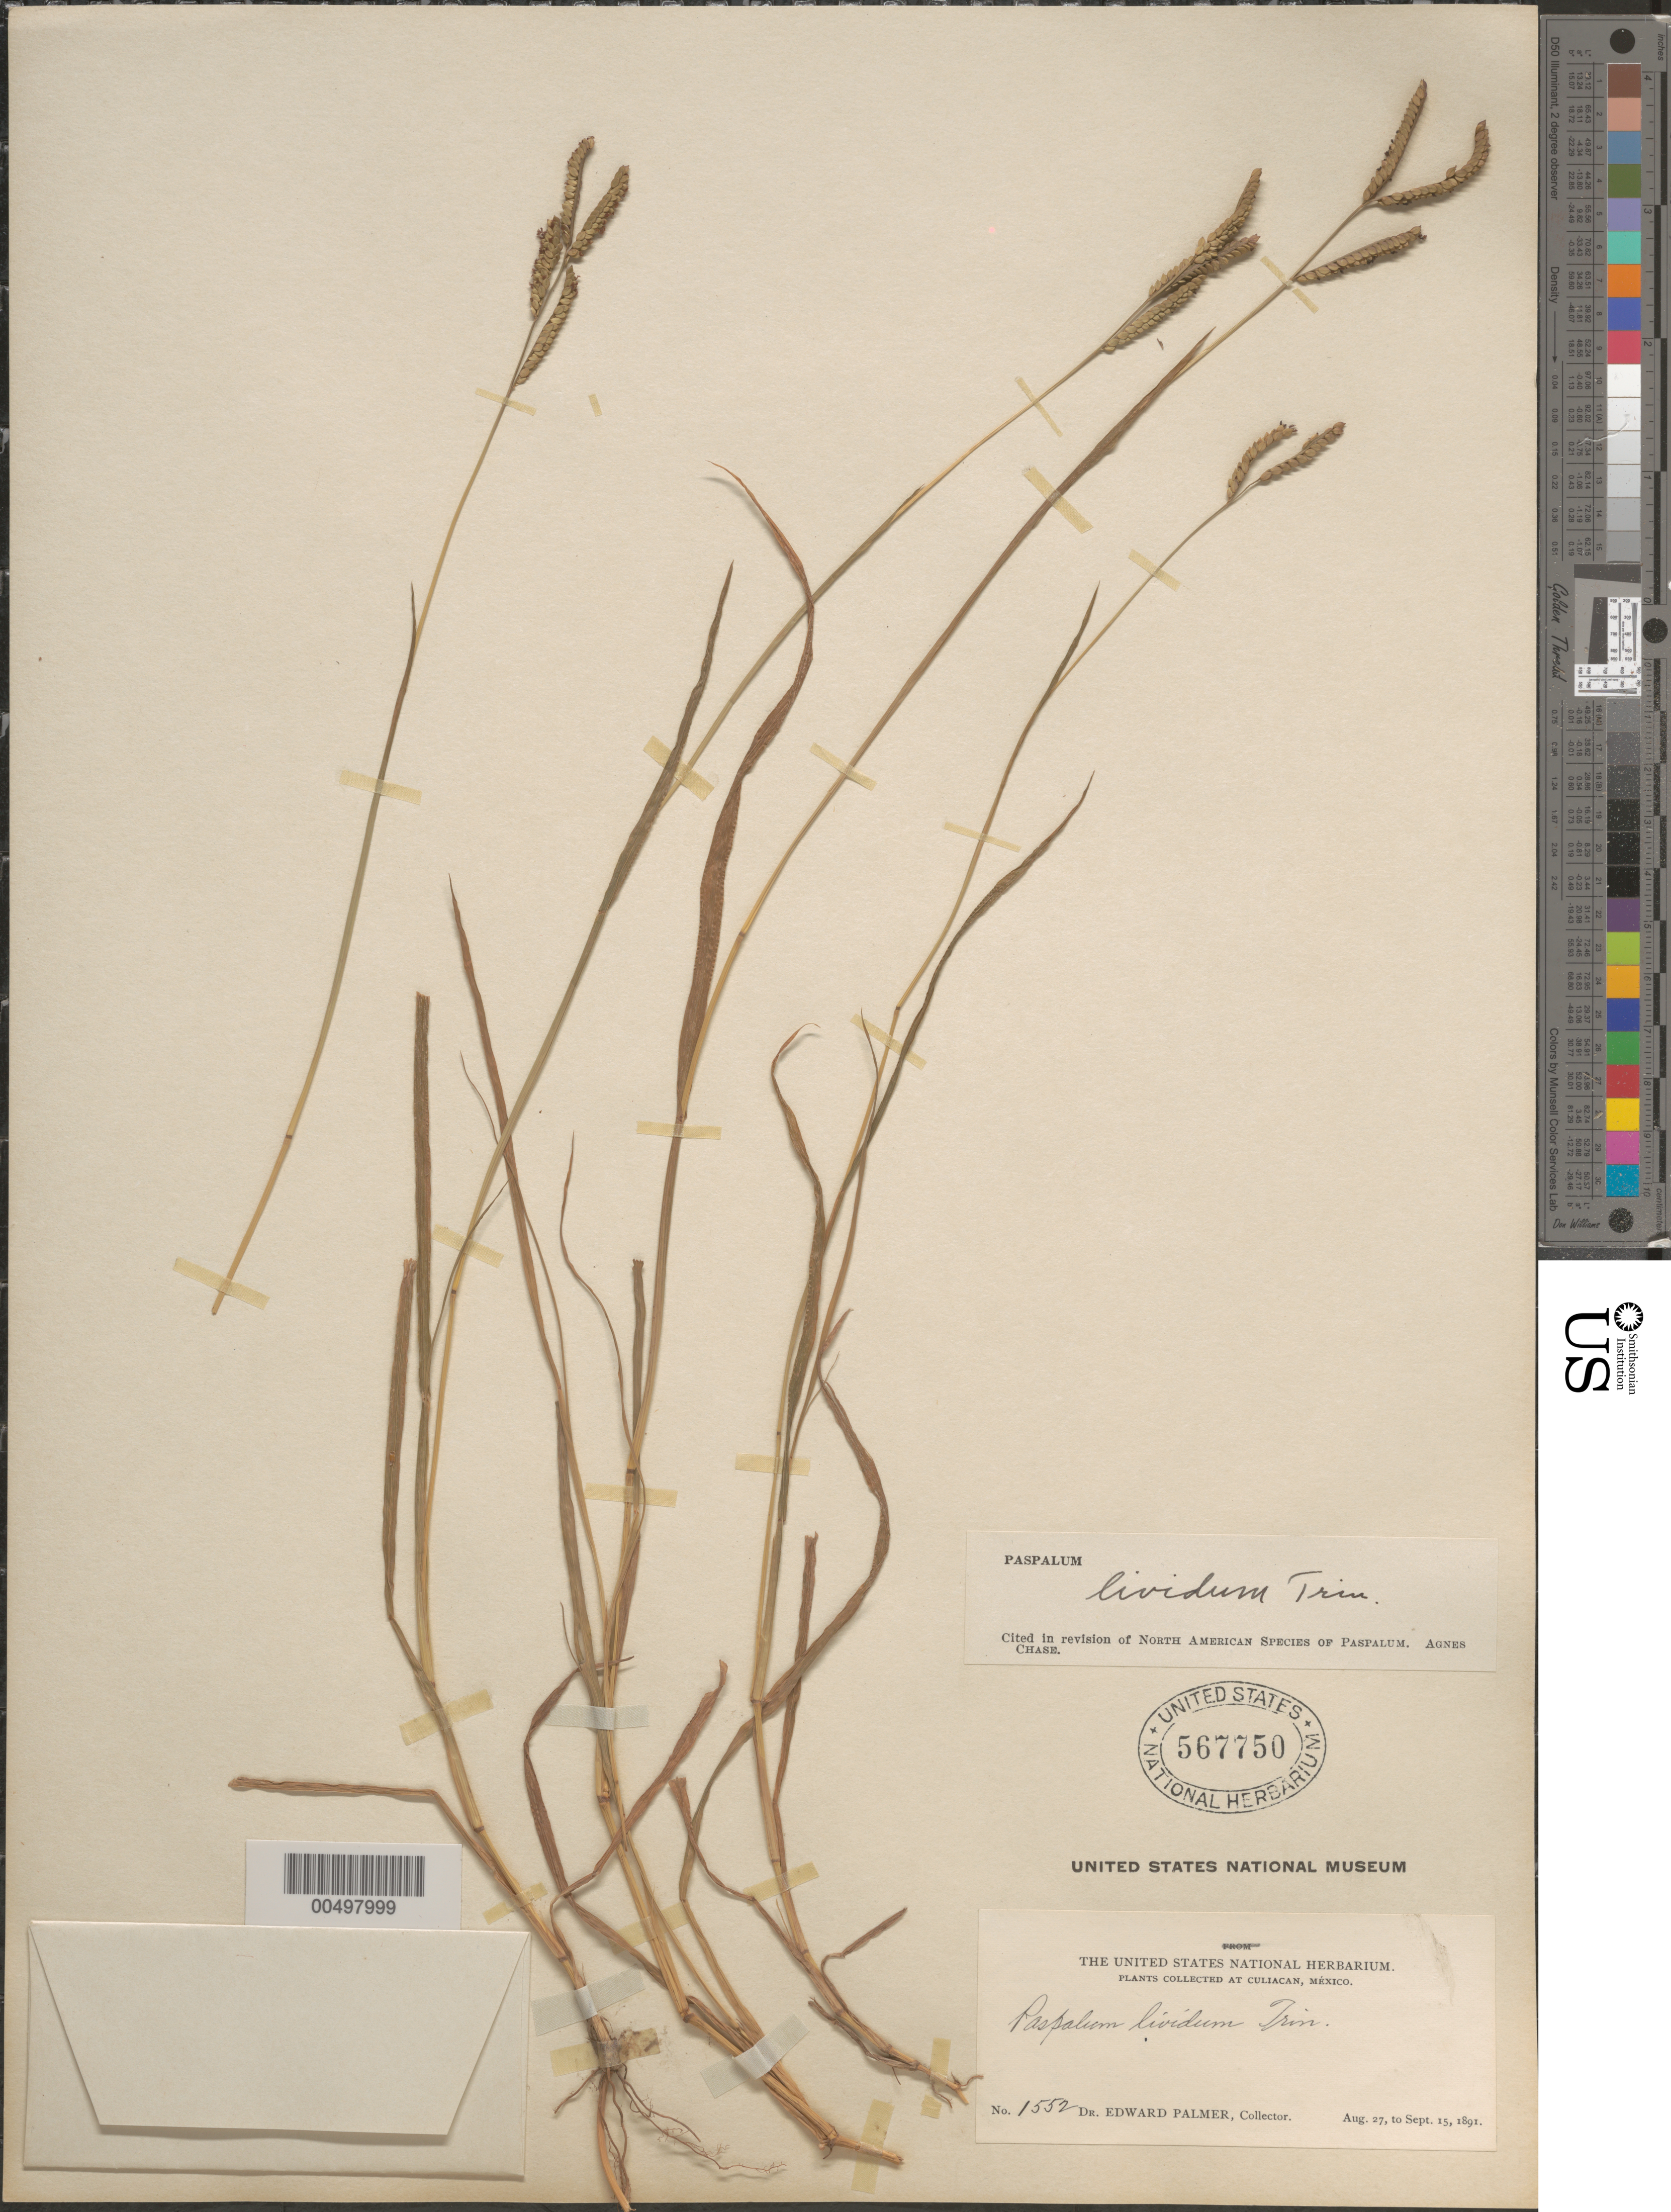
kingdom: Plantae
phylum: Tracheophyta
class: Liliopsida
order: Poales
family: Poaceae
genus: Paspalum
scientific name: Paspalum lividum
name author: Trin. in Schltdl.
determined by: Chase, [M.] Agnes, (US)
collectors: E. Palmer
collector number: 1552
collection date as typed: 27 Aug 1891 to 15 Sep 1891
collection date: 1891-08-27/1891-09-15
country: Mexico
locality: Culiacan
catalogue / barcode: US 567750